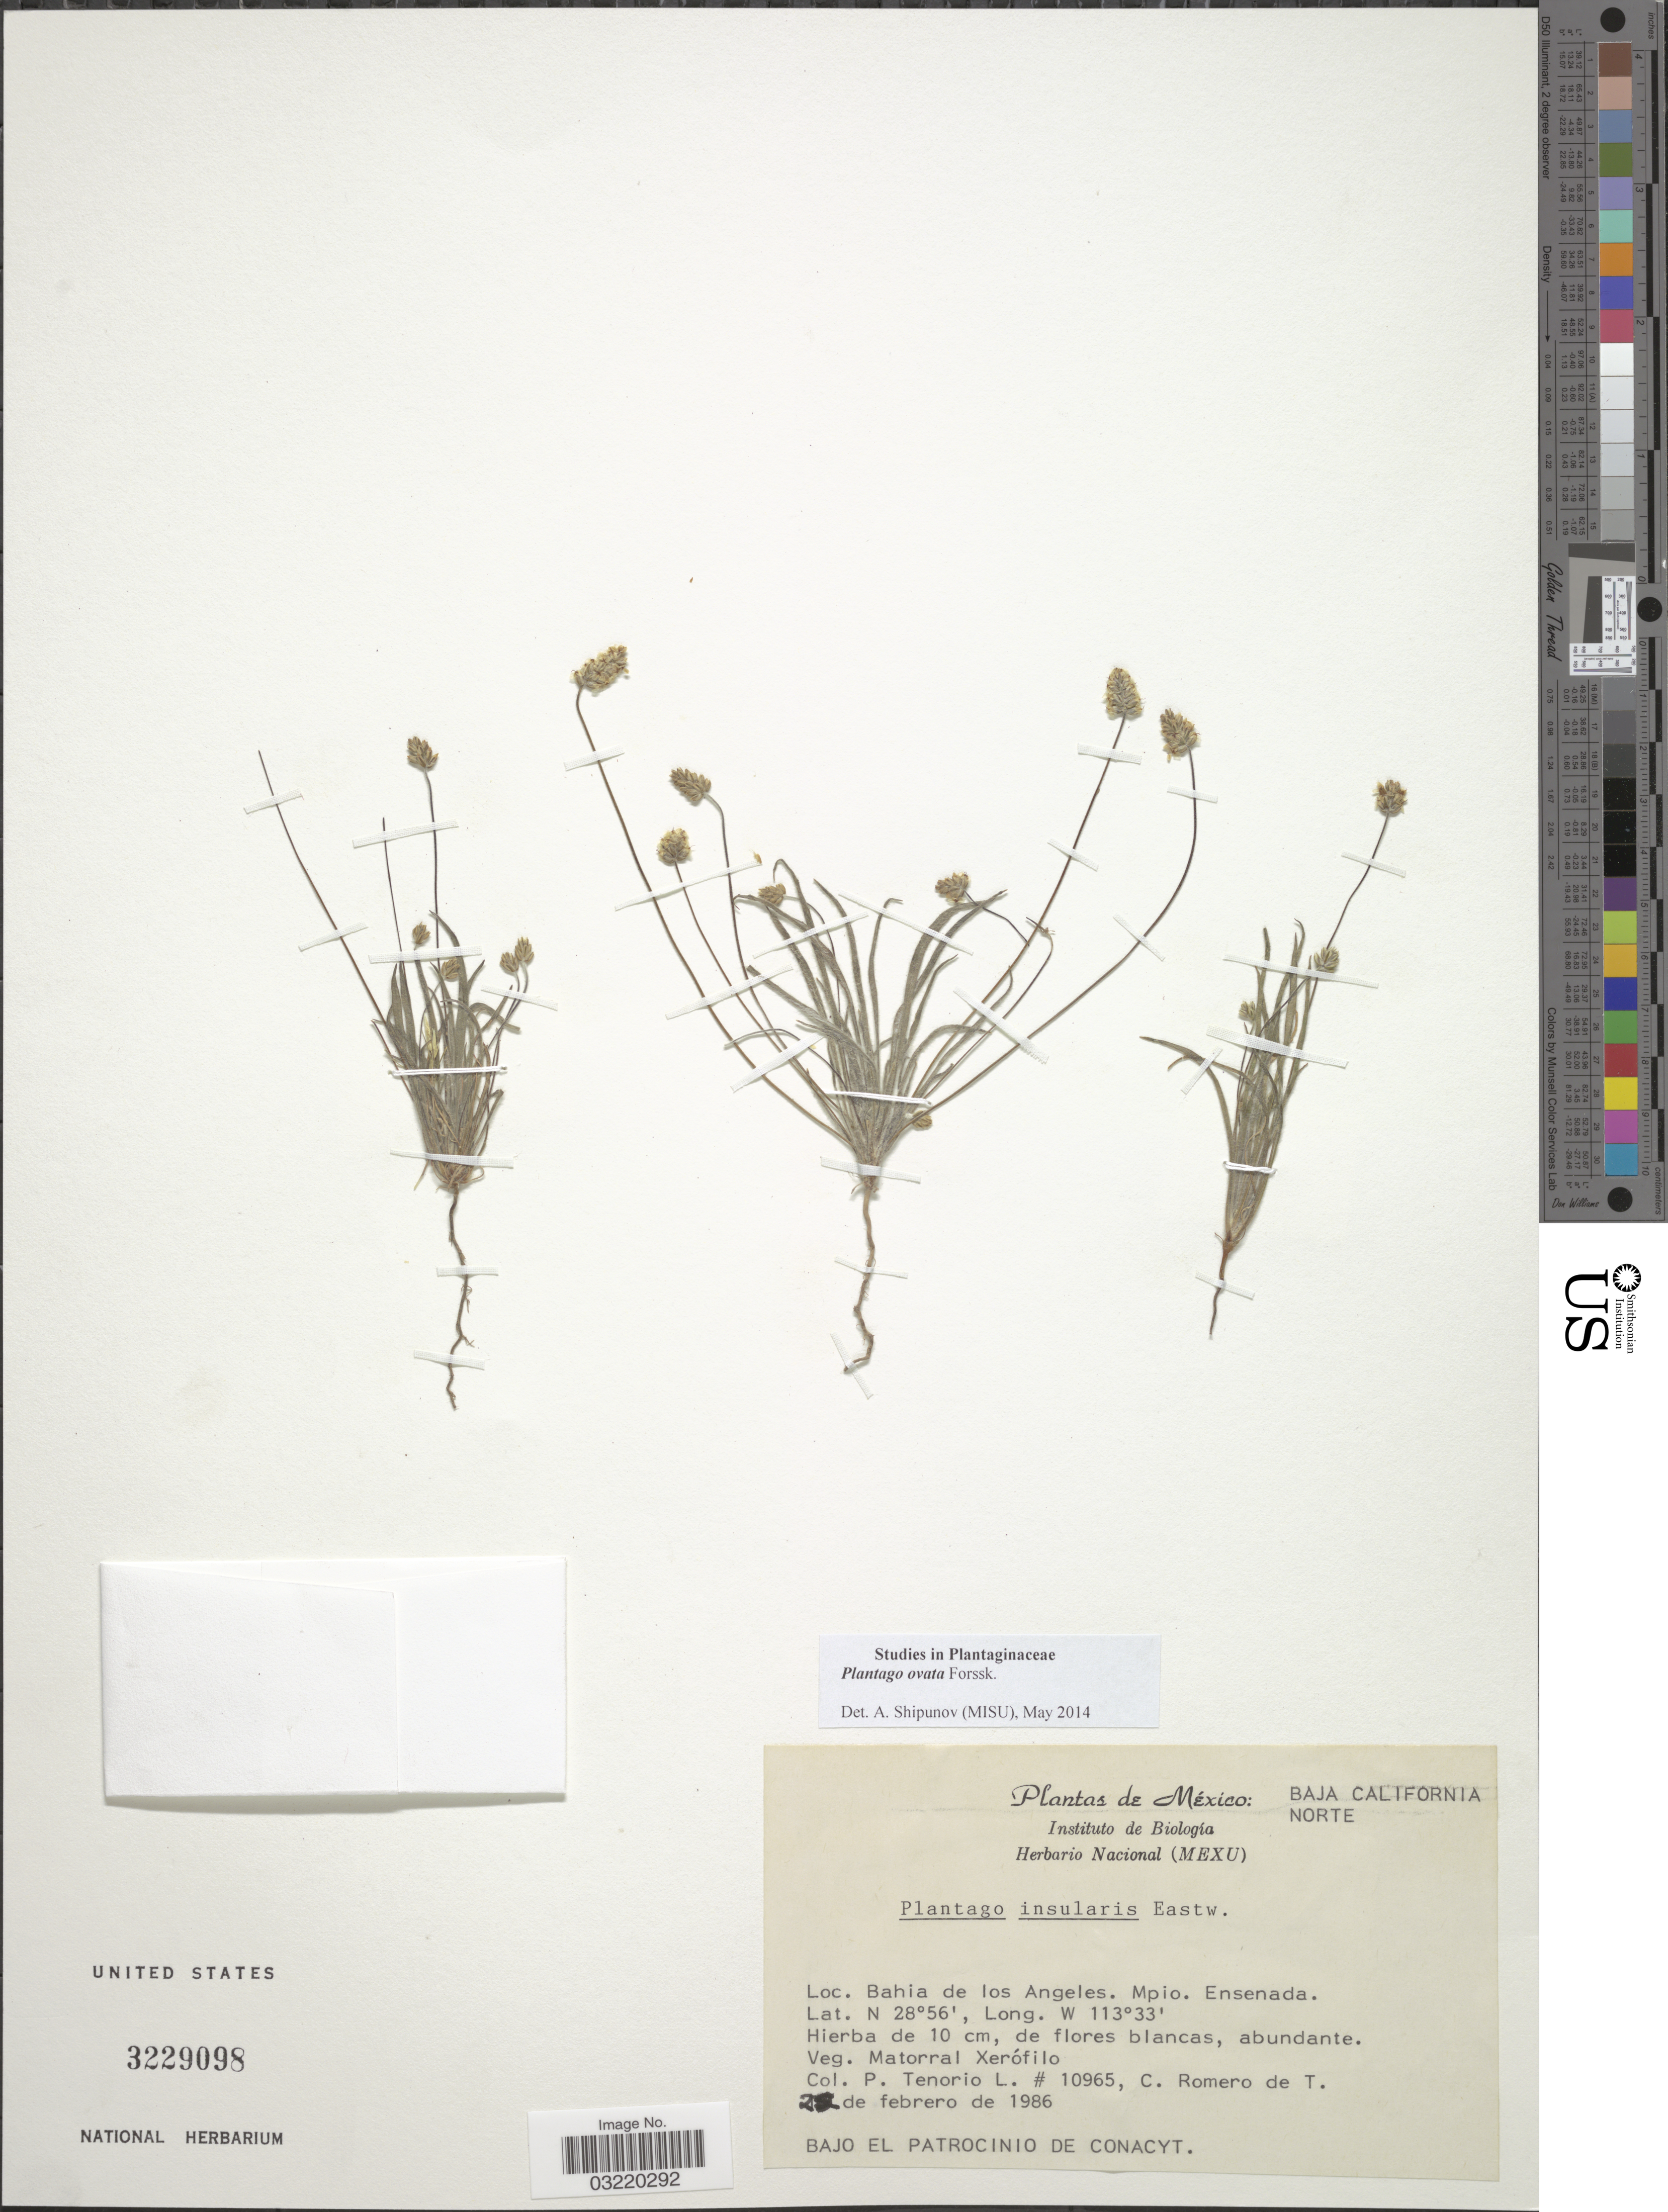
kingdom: Plantae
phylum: Tracheophyta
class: Magnoliopsida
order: Lamiales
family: Plantaginaceae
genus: Plantago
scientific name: Plantago ovata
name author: Forssk.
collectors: P. Tenorio L. & C. Romero de T.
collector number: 10965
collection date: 1986-02-25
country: Mexico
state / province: Baja California Norte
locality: Bahia de los Angeles. Mpio. Ensenada.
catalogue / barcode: US 3229098